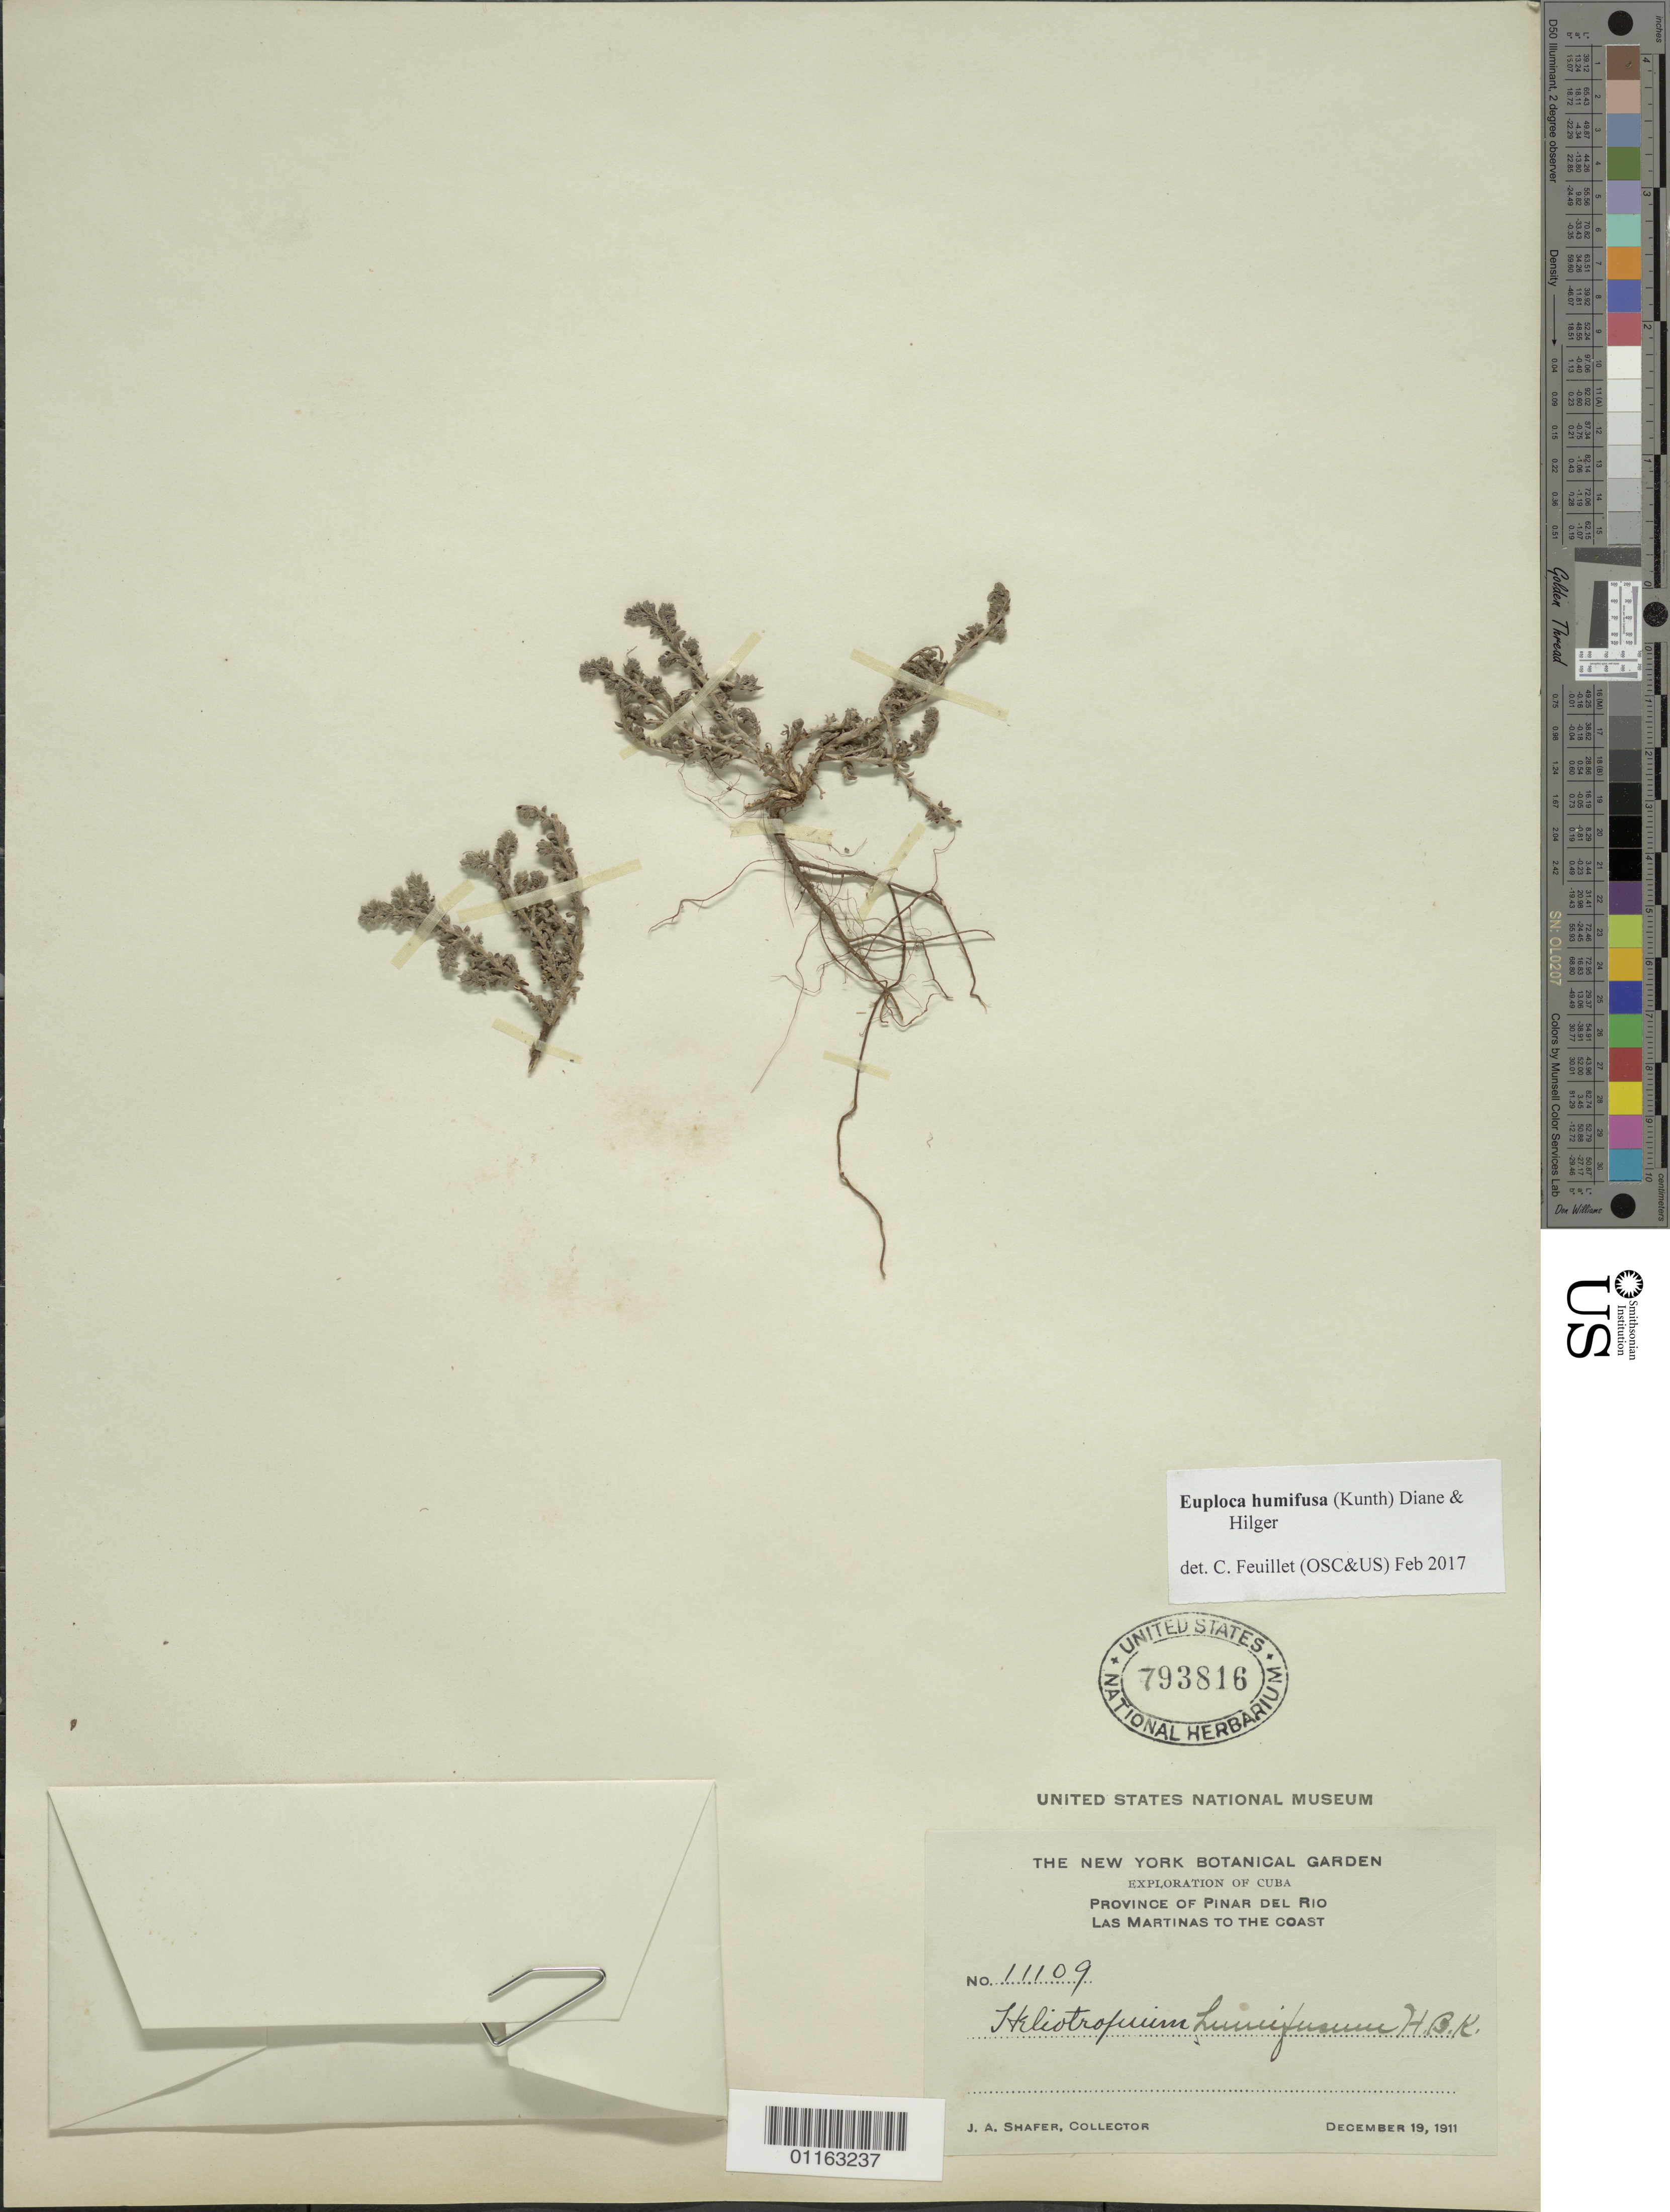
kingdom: Plantae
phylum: Tracheophyta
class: Magnoliopsida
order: Boraginales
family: Heliotropiaceae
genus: Euploca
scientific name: Euploca humifusa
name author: (Kunth) Diane & Hilger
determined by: Feuillet, C.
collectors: J. A. Shafer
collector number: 11109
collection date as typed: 19 Dec 1911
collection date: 1911-12-19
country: Cuba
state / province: Pinar del Rio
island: Cuba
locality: Las Martinas to the coast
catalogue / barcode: US 793816